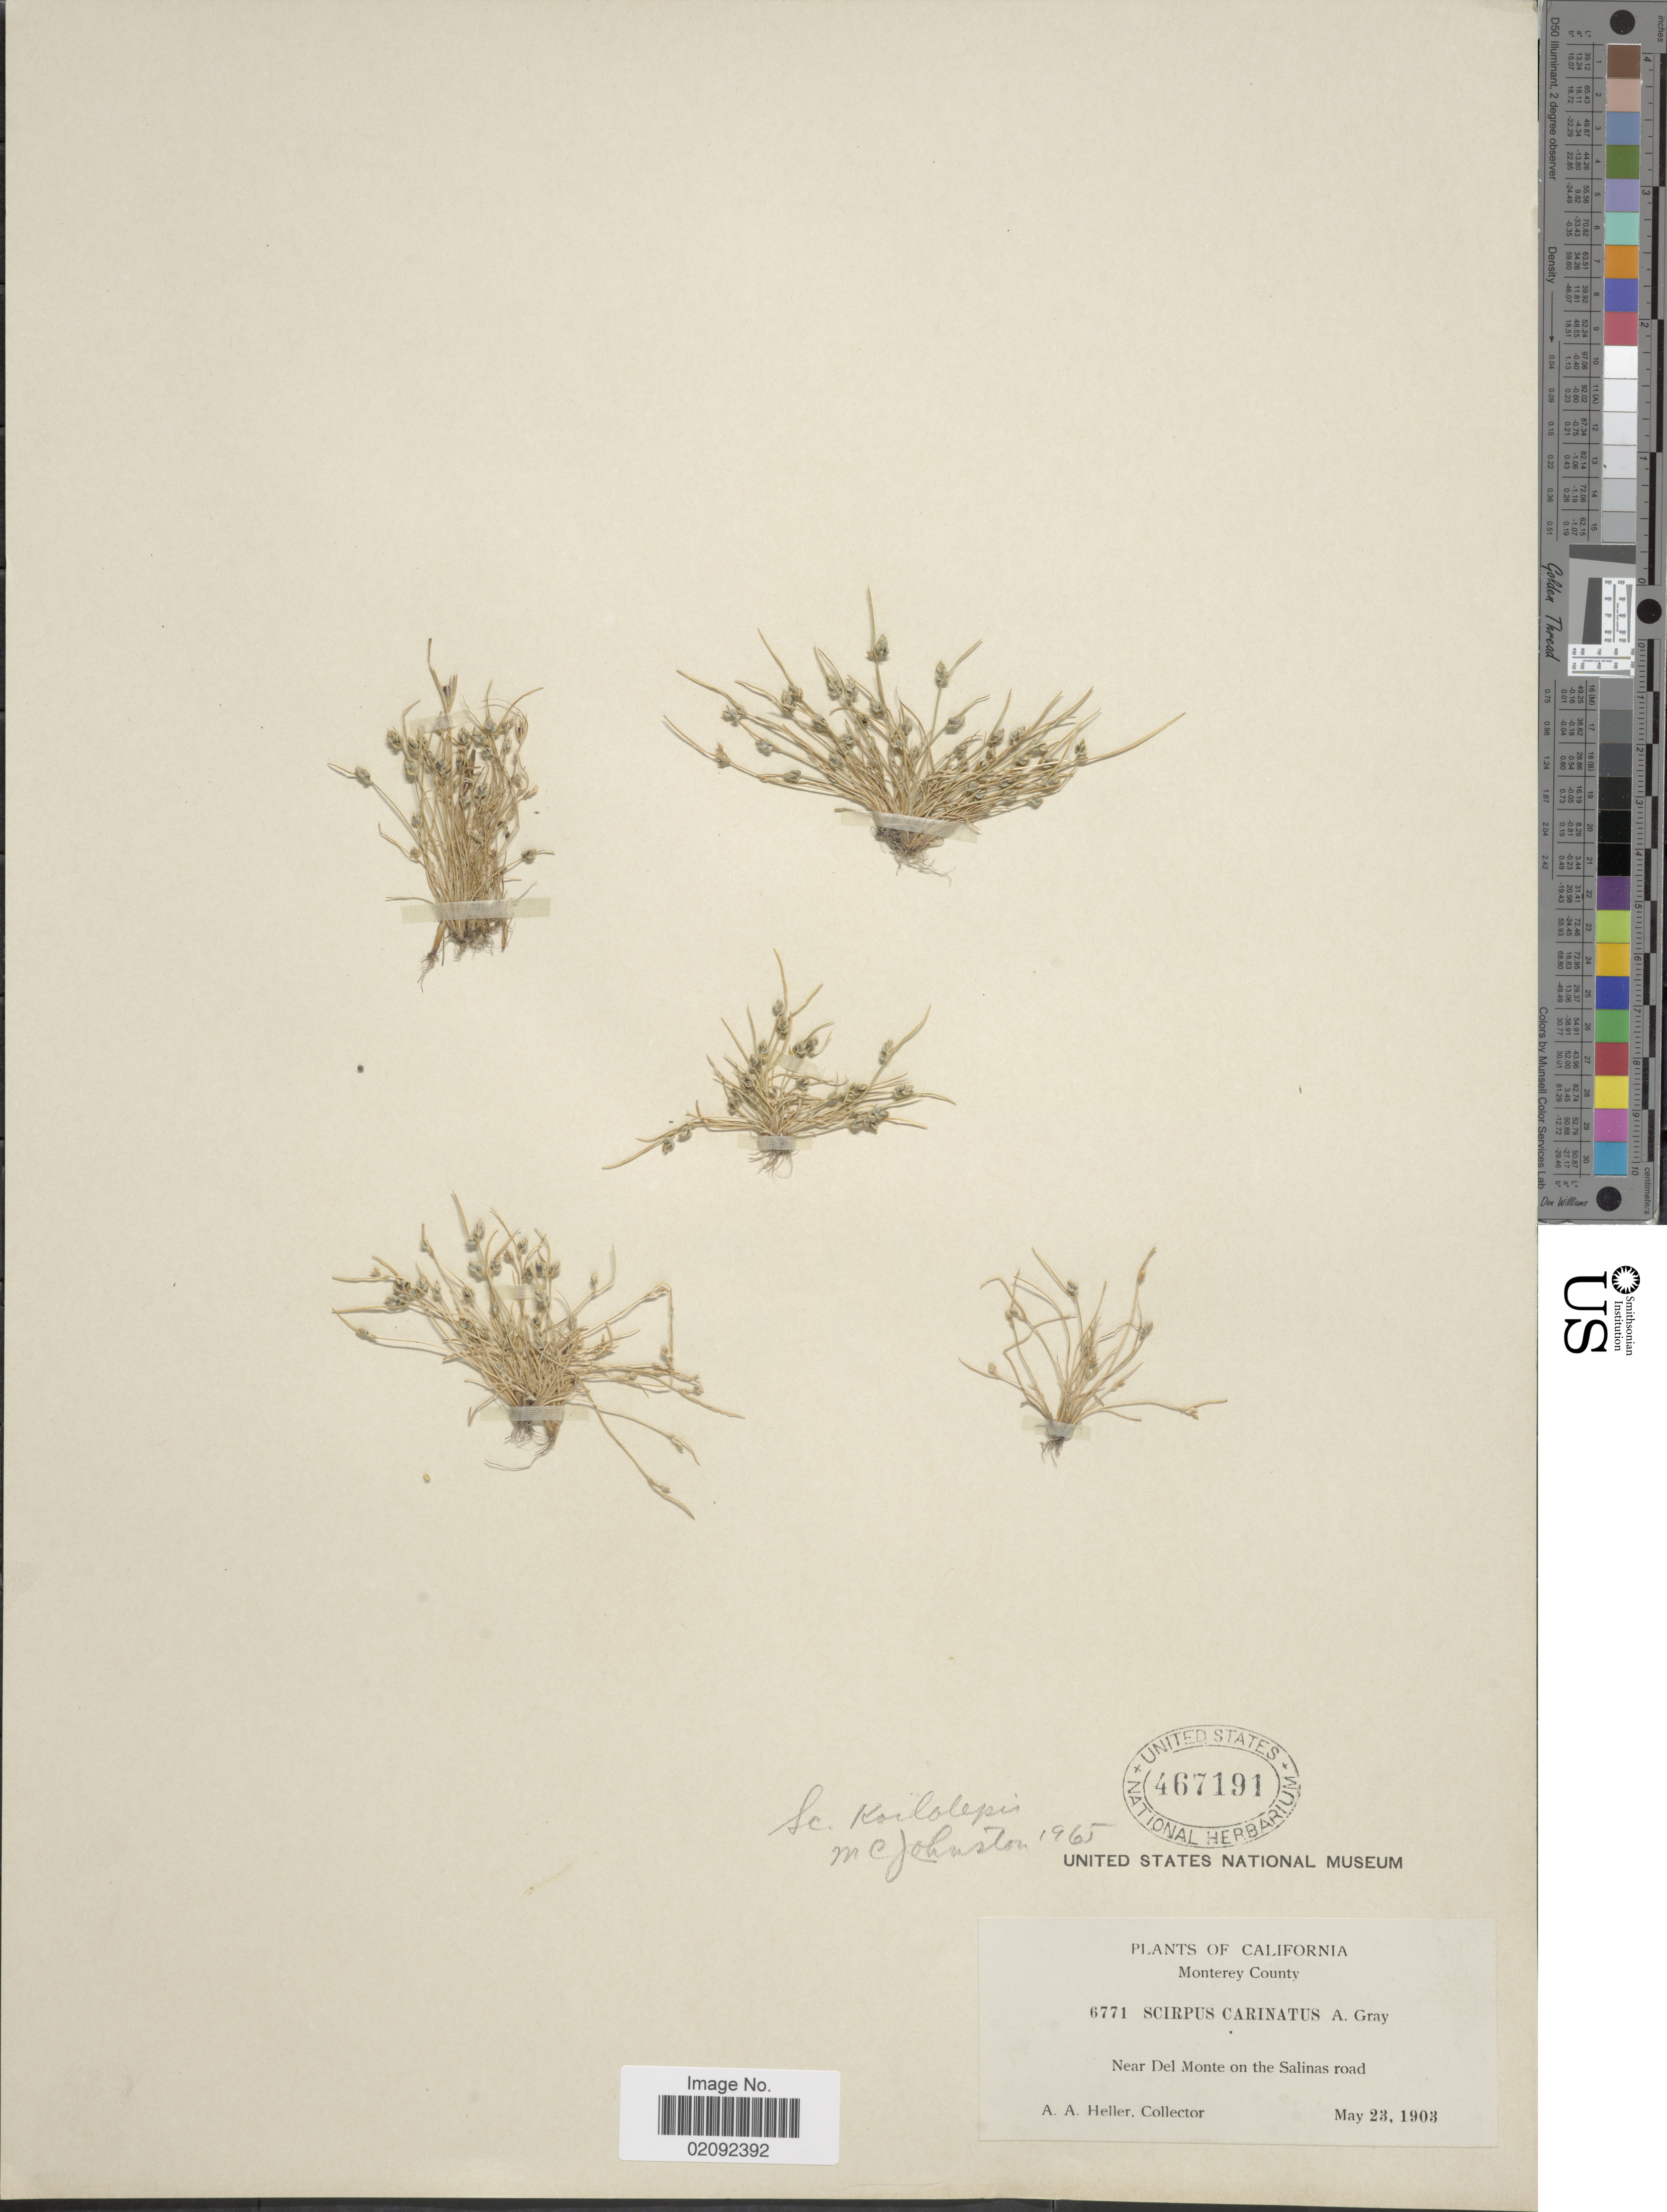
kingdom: Plantae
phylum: Tracheophyta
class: Liliopsida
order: Poales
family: Cyperaceae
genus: Isolepis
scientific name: Isolepis carinata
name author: Hook. & Arn. ex Torr.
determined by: Strong, M. T., (US), Smithsonian Institution - National Museum of Natural History (UNITED STATES)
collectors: A. A. Heller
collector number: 6771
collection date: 1903-05-23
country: United States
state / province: California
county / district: Monterey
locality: Monterey County, Near Del Monte on the Salinas road.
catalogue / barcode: US 467191